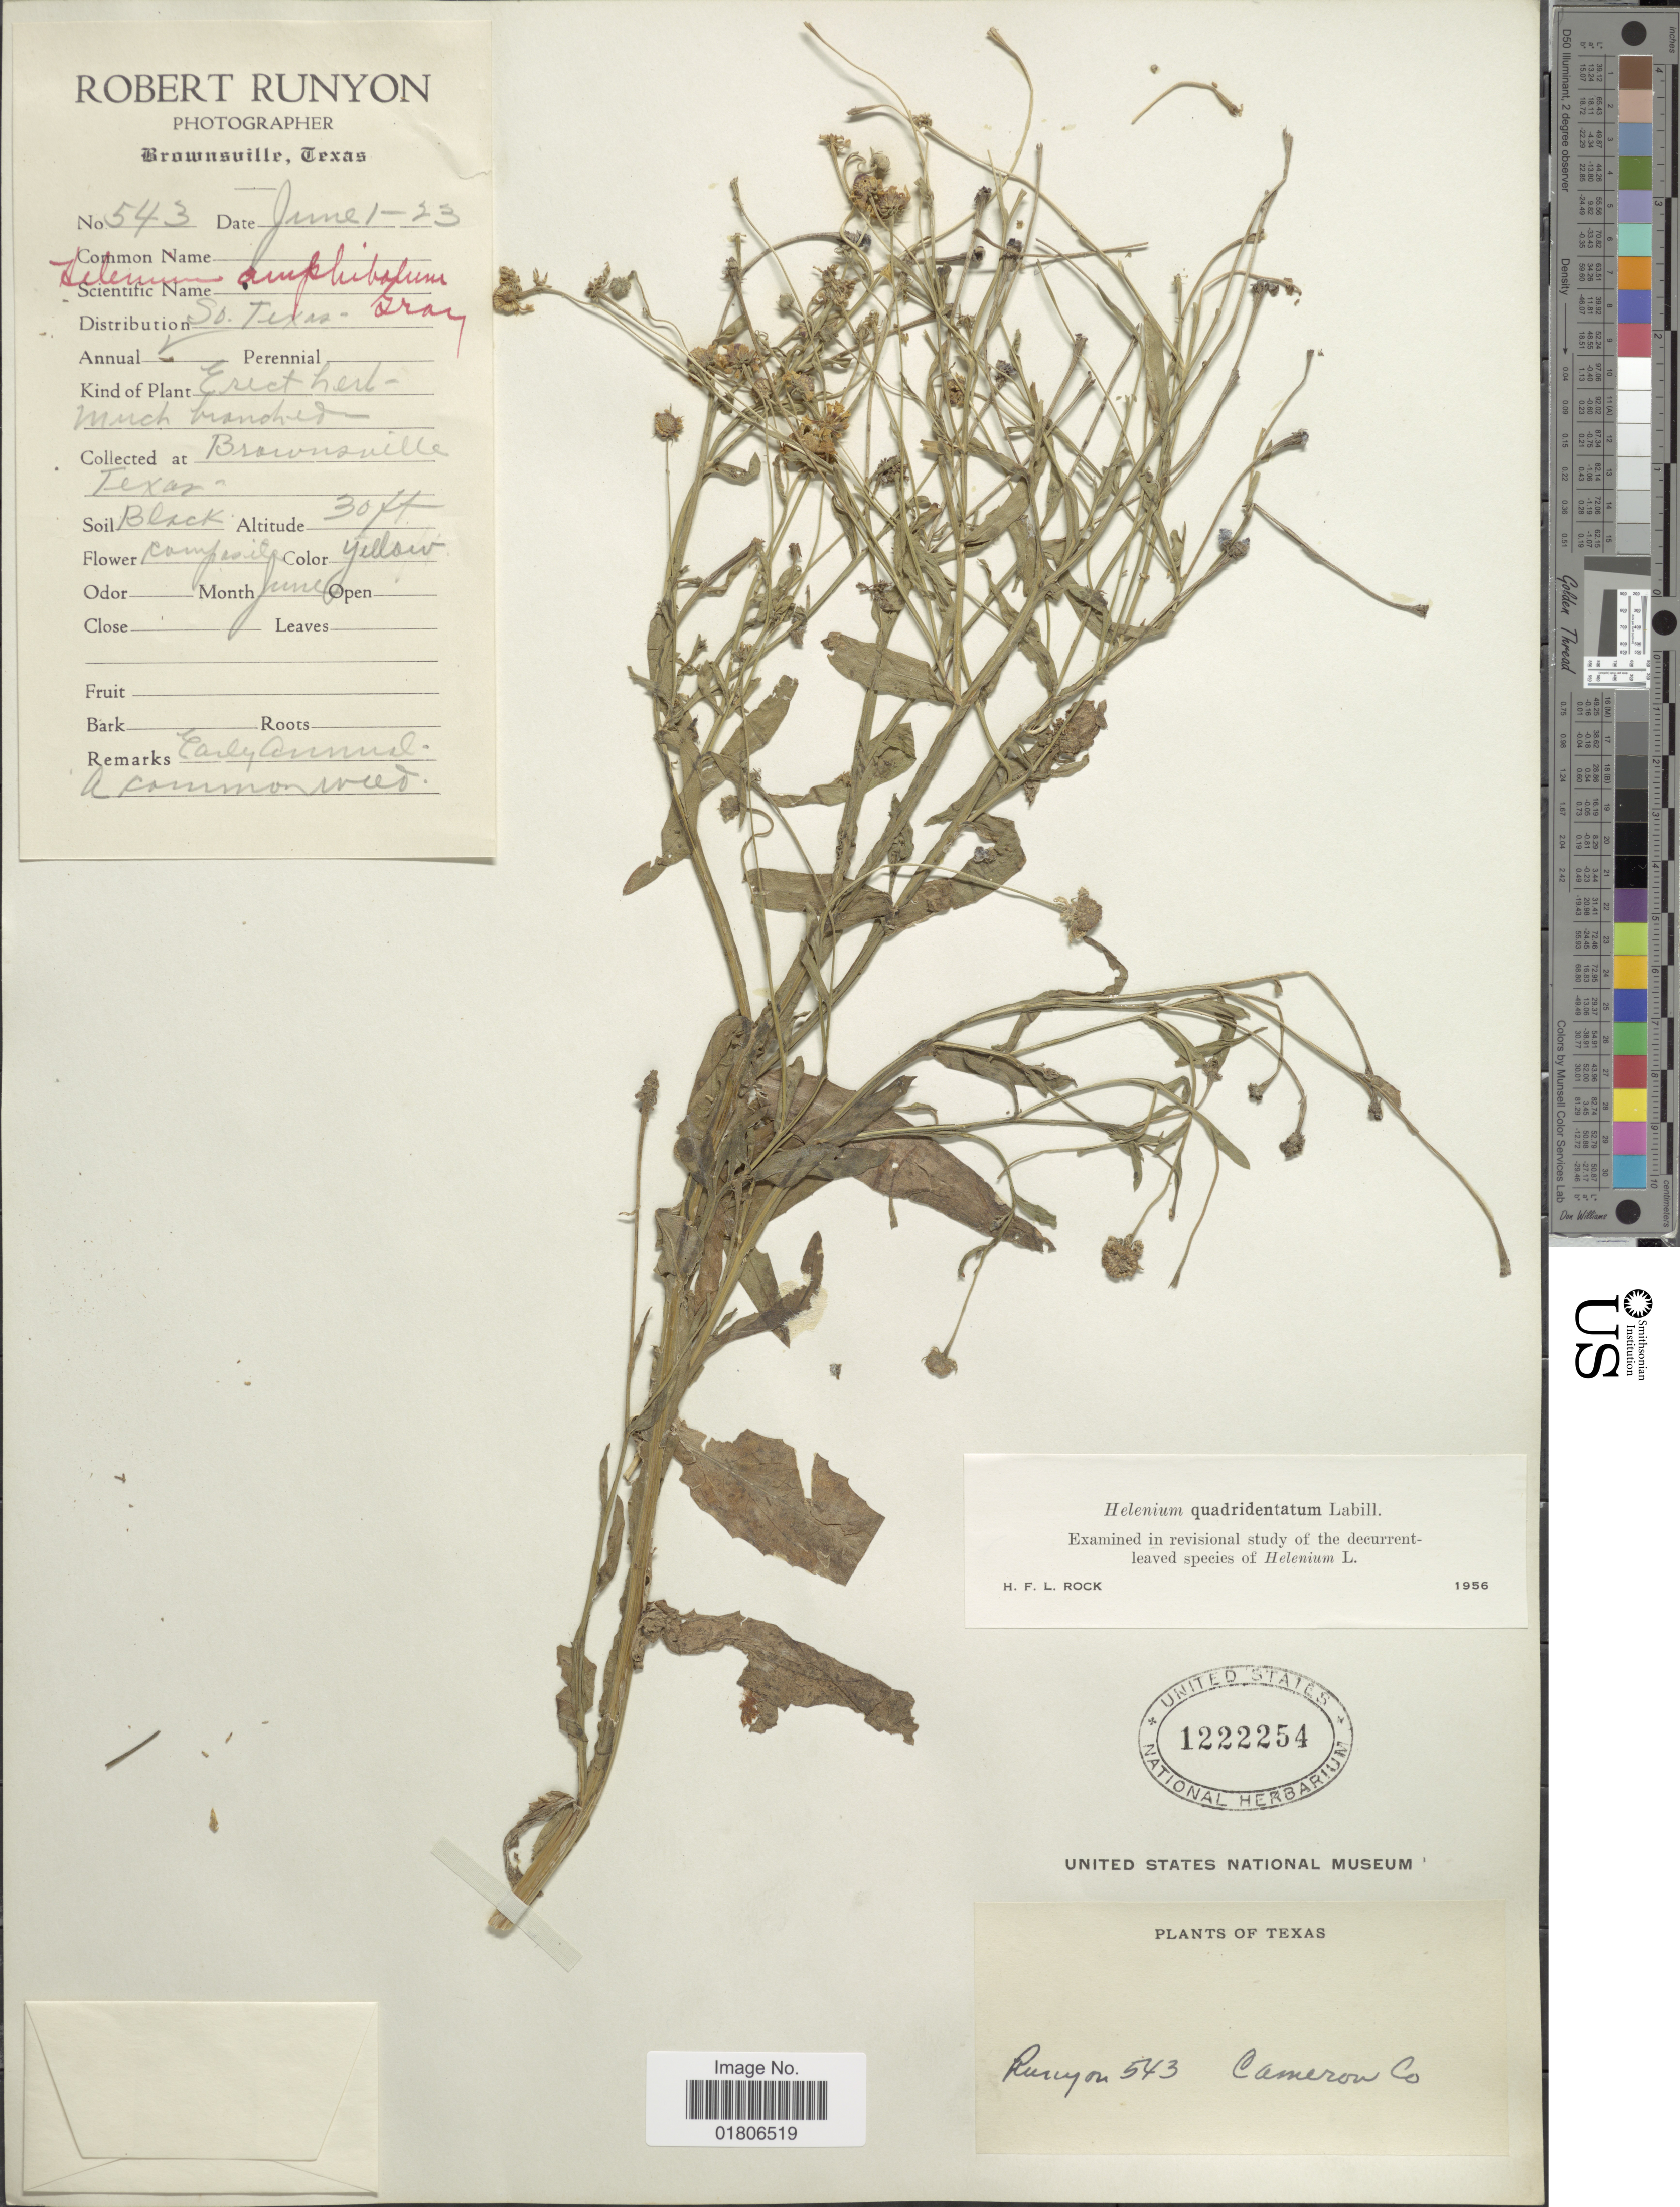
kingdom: Plantae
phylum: Tracheophyta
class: Magnoliopsida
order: Asterales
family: Asteraceae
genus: Helenium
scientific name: Helenium quadridentatum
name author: Labill.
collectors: R. Runyon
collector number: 543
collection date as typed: Transcribed d/m/y: 1/6/23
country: United States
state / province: Texas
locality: Cameron Co, Brownsville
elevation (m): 9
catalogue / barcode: US 1222254